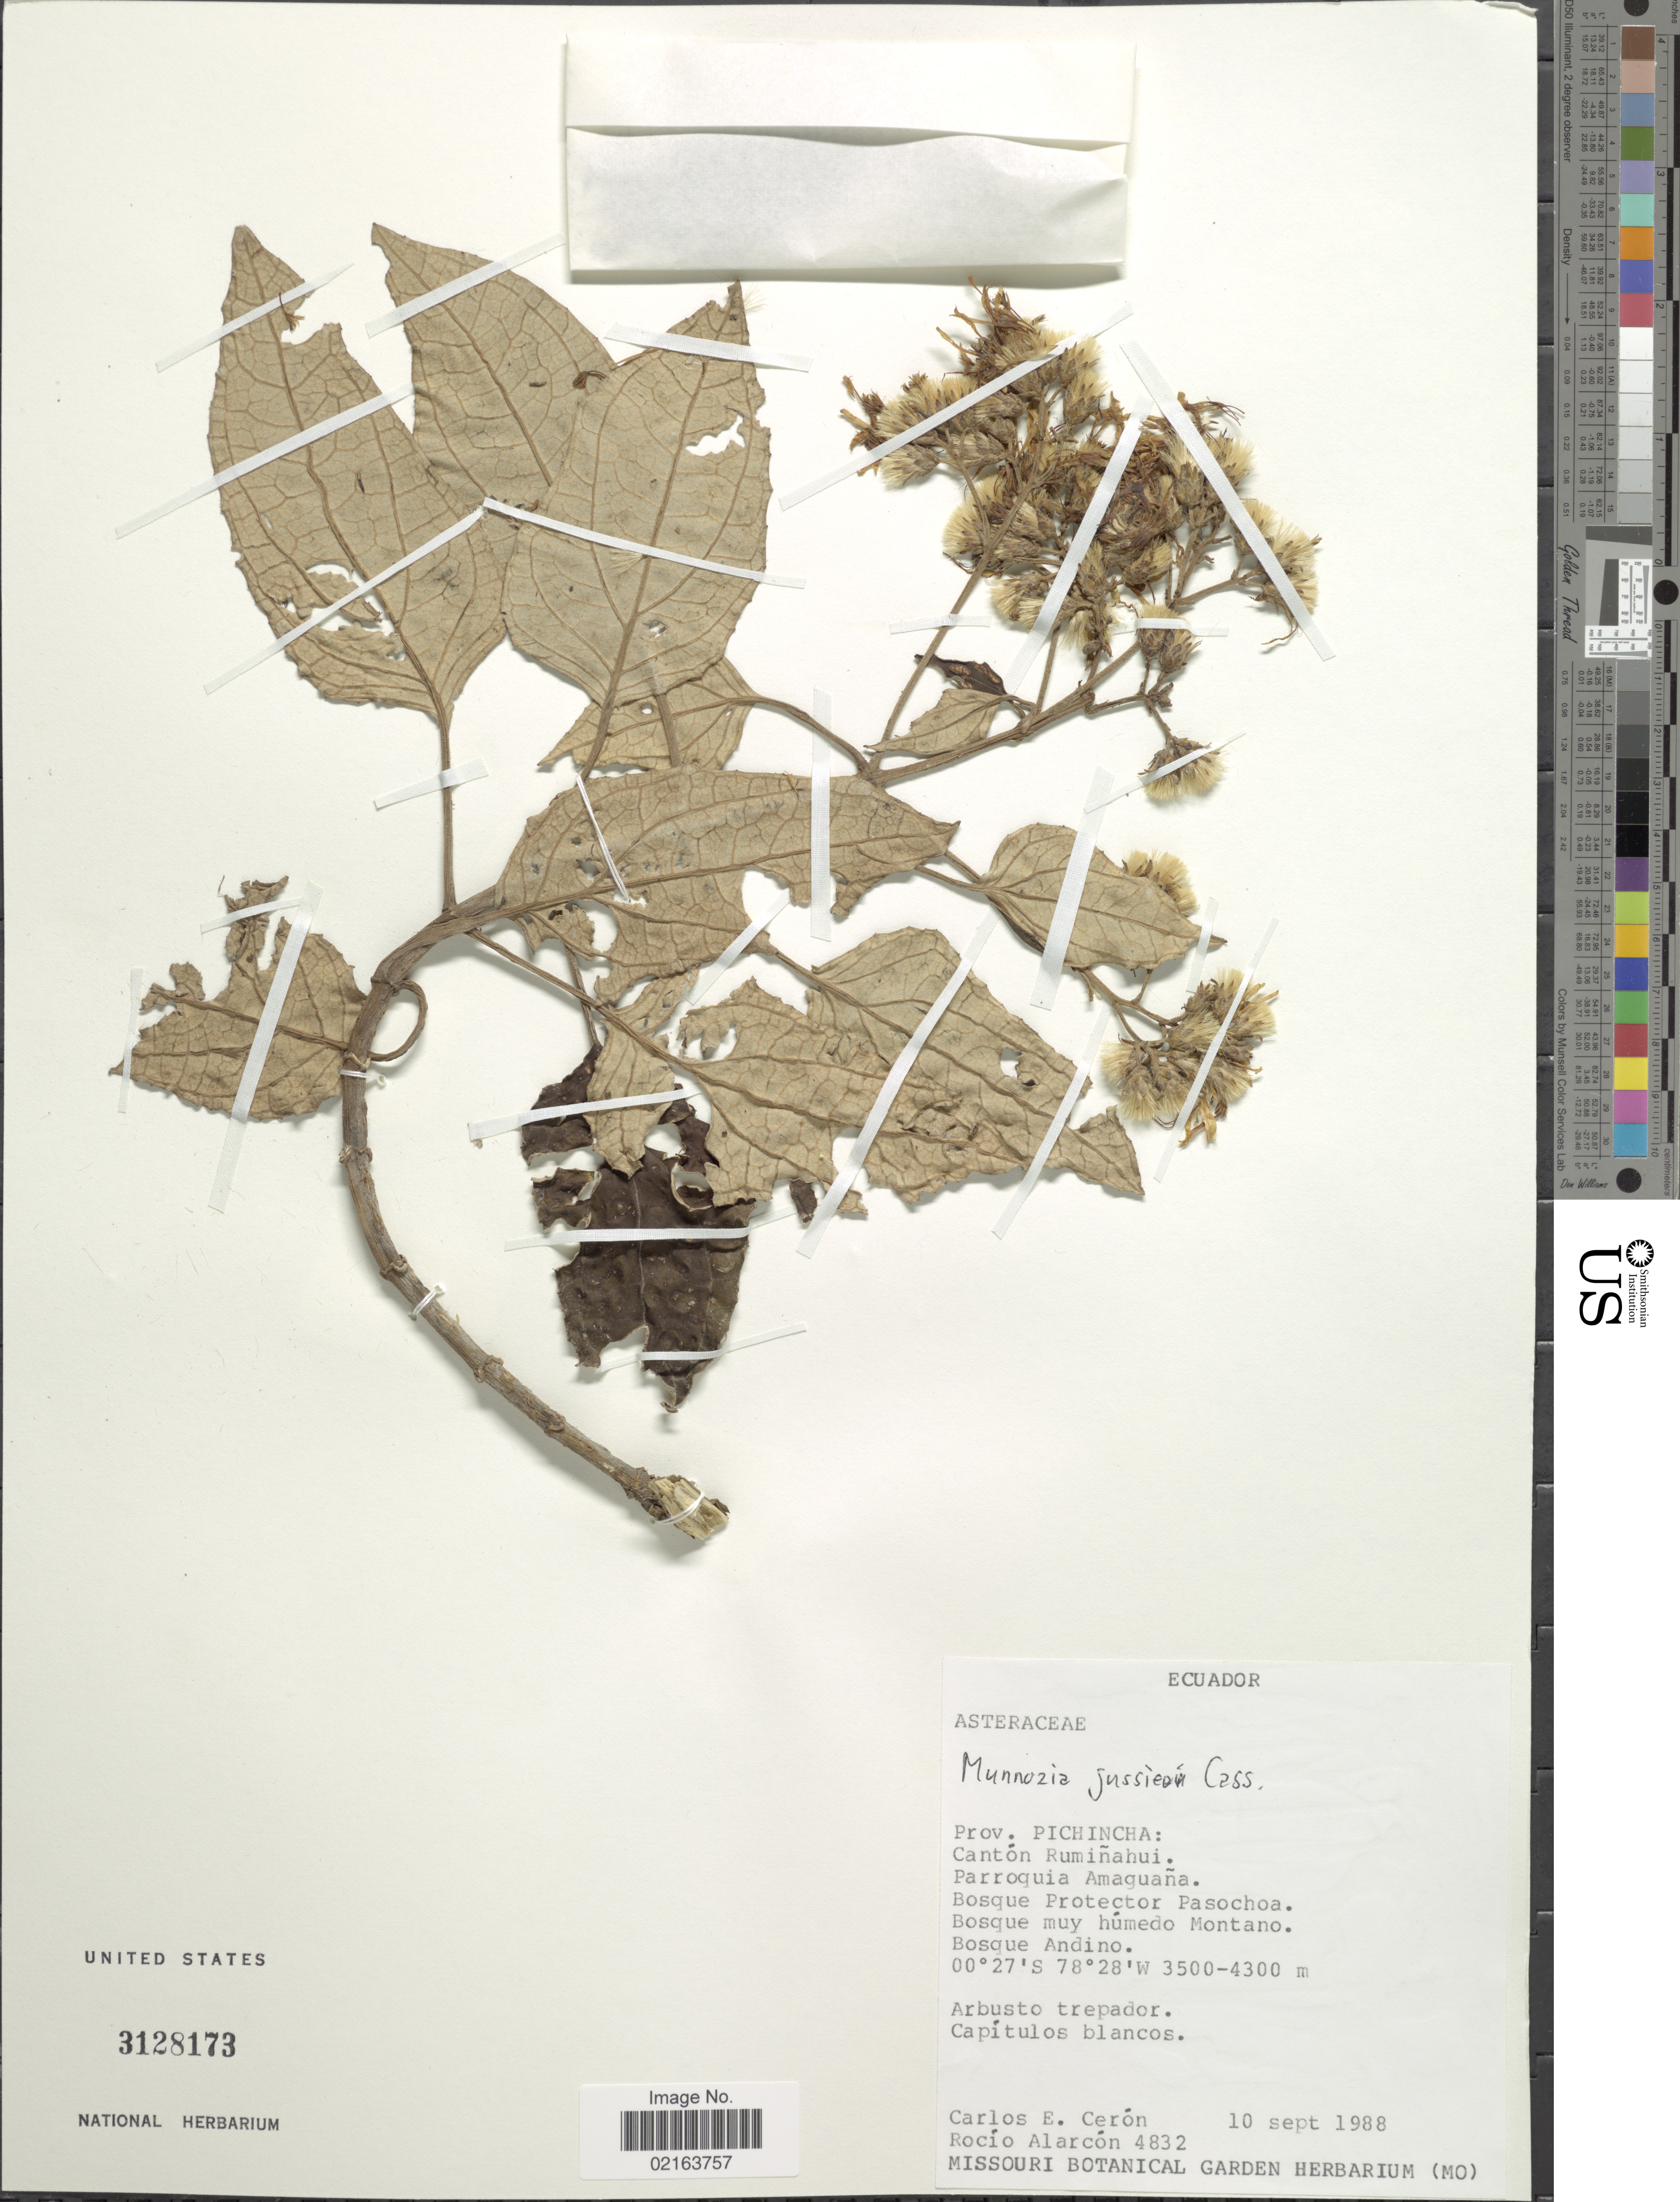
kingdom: Plantae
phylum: Tracheophyta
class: Magnoliopsida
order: Asterales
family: Asteraceae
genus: Munnozia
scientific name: Munnozia jussieui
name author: (Cass.) H. Rob. & Brettell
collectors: C. E. Cerón M. & R. Alarcón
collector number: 4832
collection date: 1988-09-10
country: Ecuador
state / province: Pichincha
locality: Prov. Pichincha, Canton Ruminahui, Parroquia Amaguana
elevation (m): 3500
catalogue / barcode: US 3128173